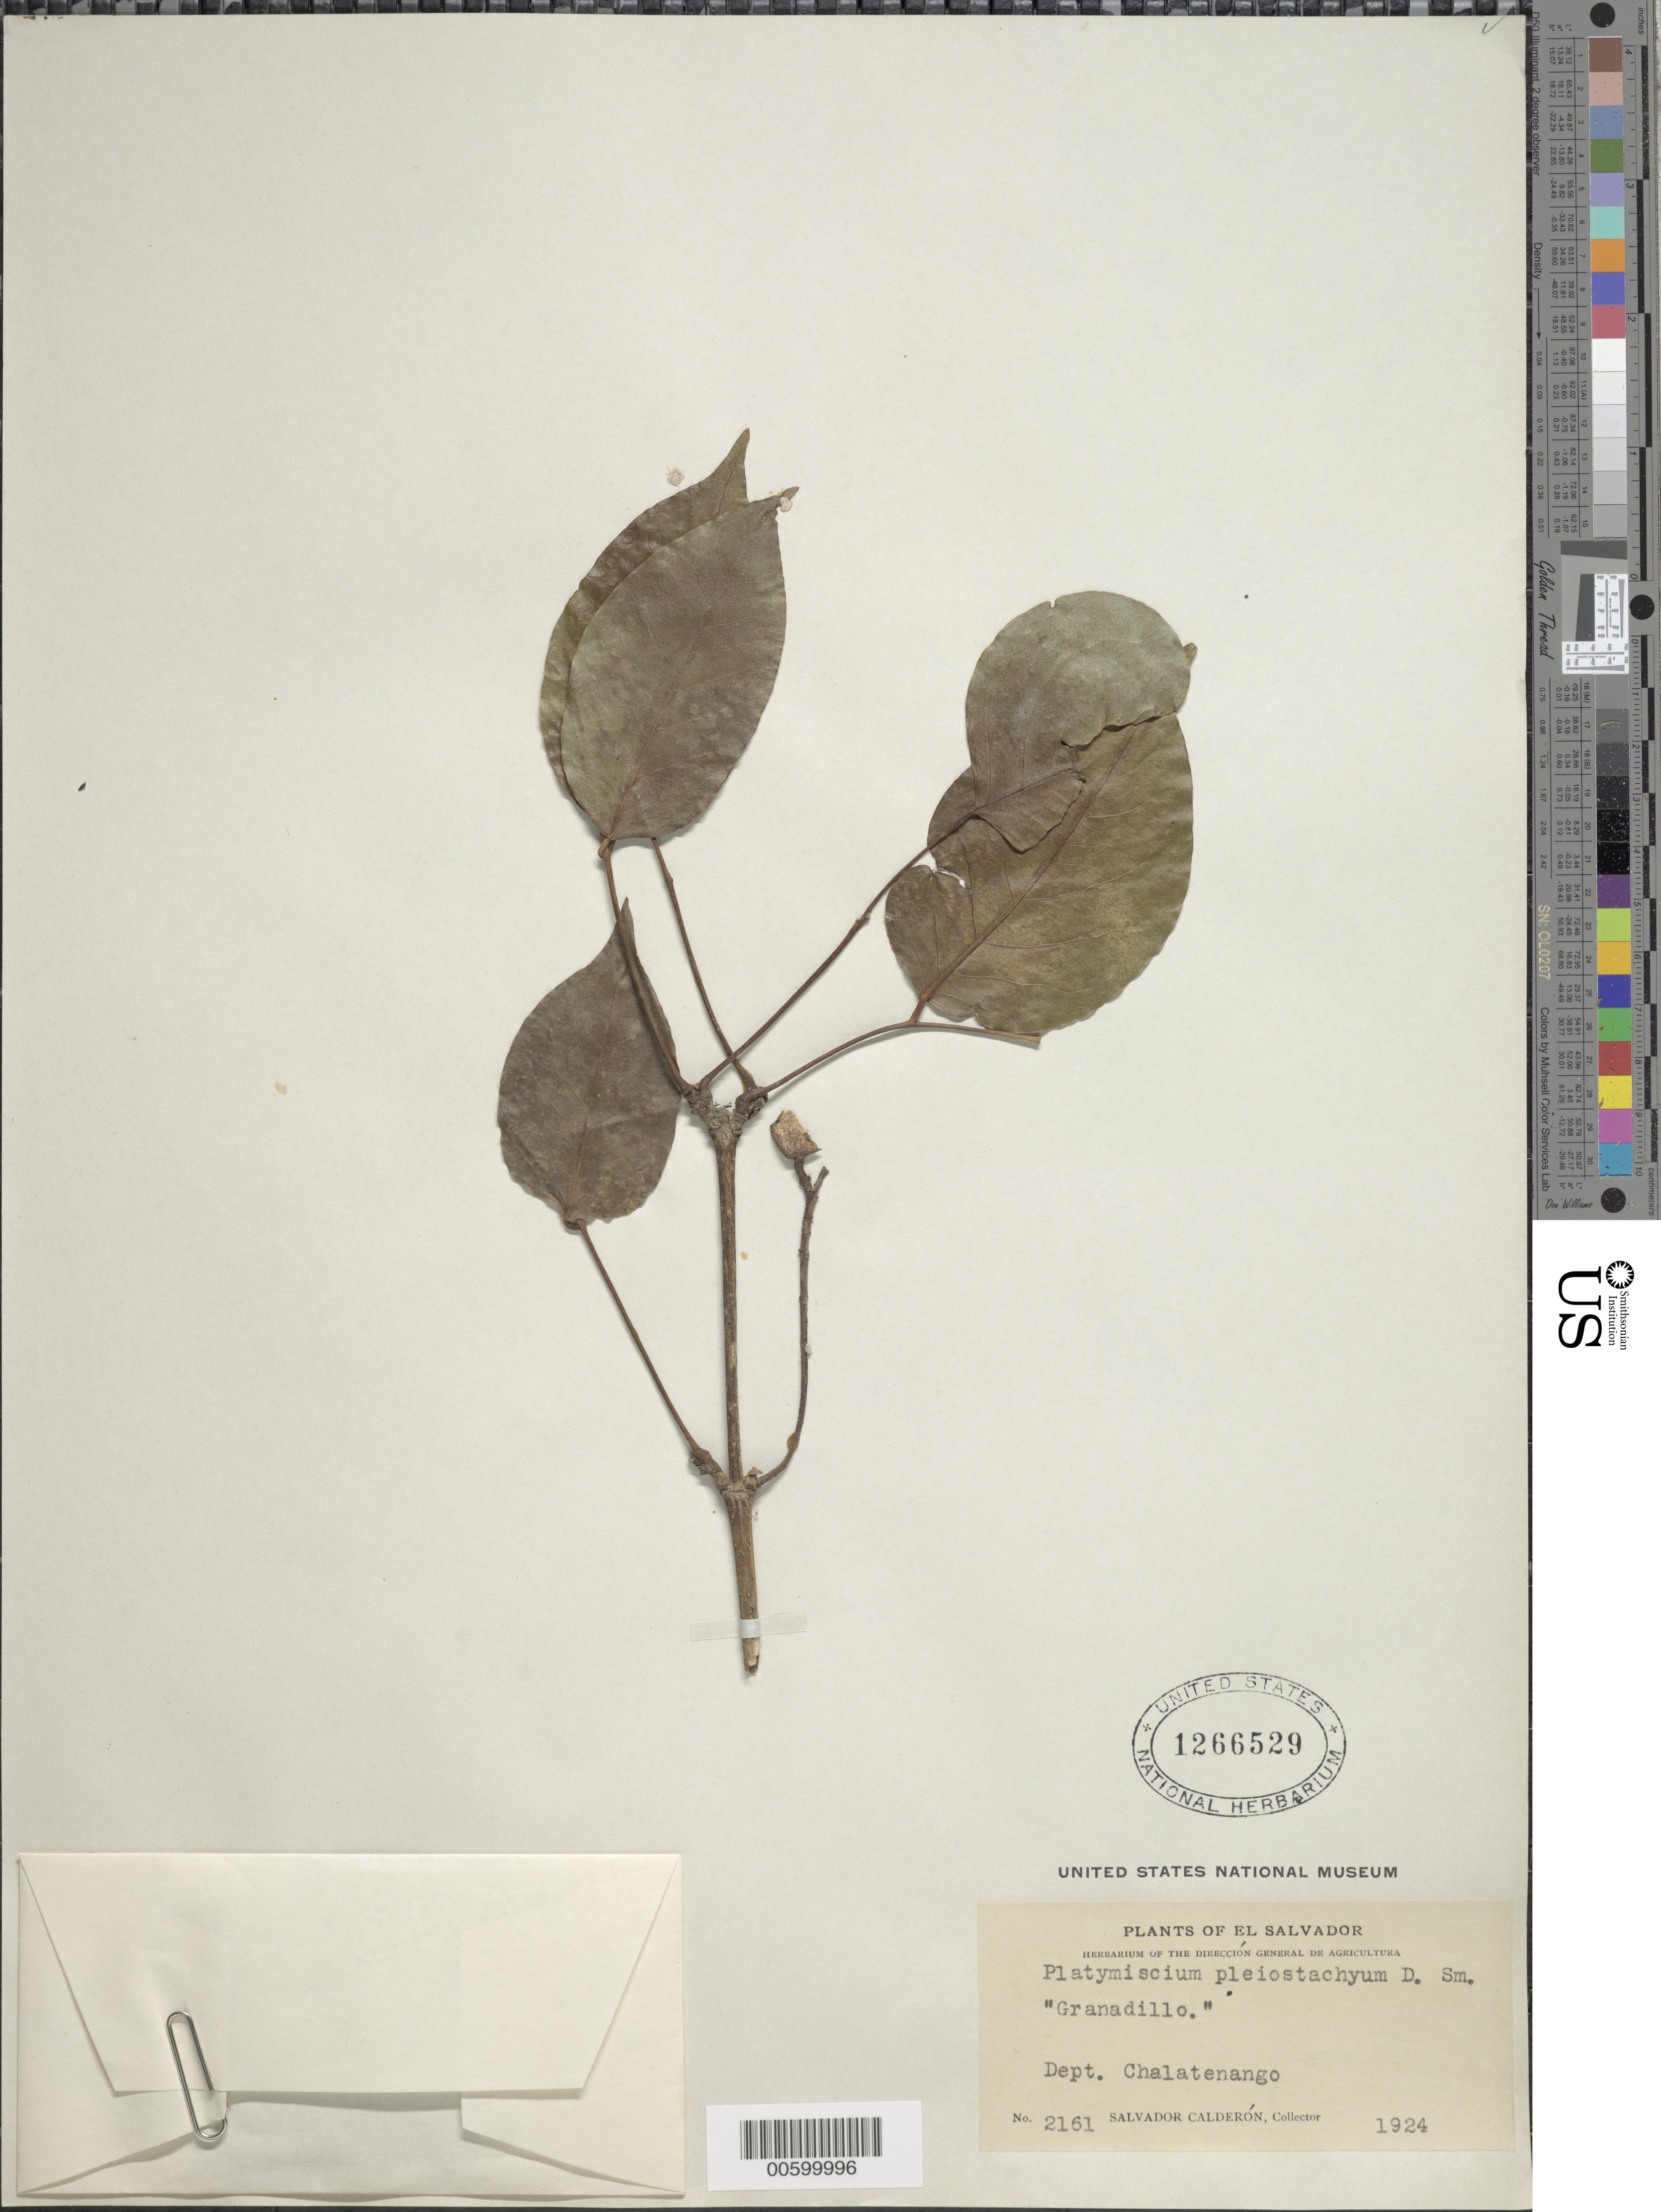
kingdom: Plantae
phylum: Tracheophyta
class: Magnoliopsida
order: Fabales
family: Fabaceae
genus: Platymiscium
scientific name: Platymiscium pleiostachyum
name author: Donn. Sm.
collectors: S. Calderón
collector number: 2161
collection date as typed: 1924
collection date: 1924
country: El Salvador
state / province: Chalatenango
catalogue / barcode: US 1266529